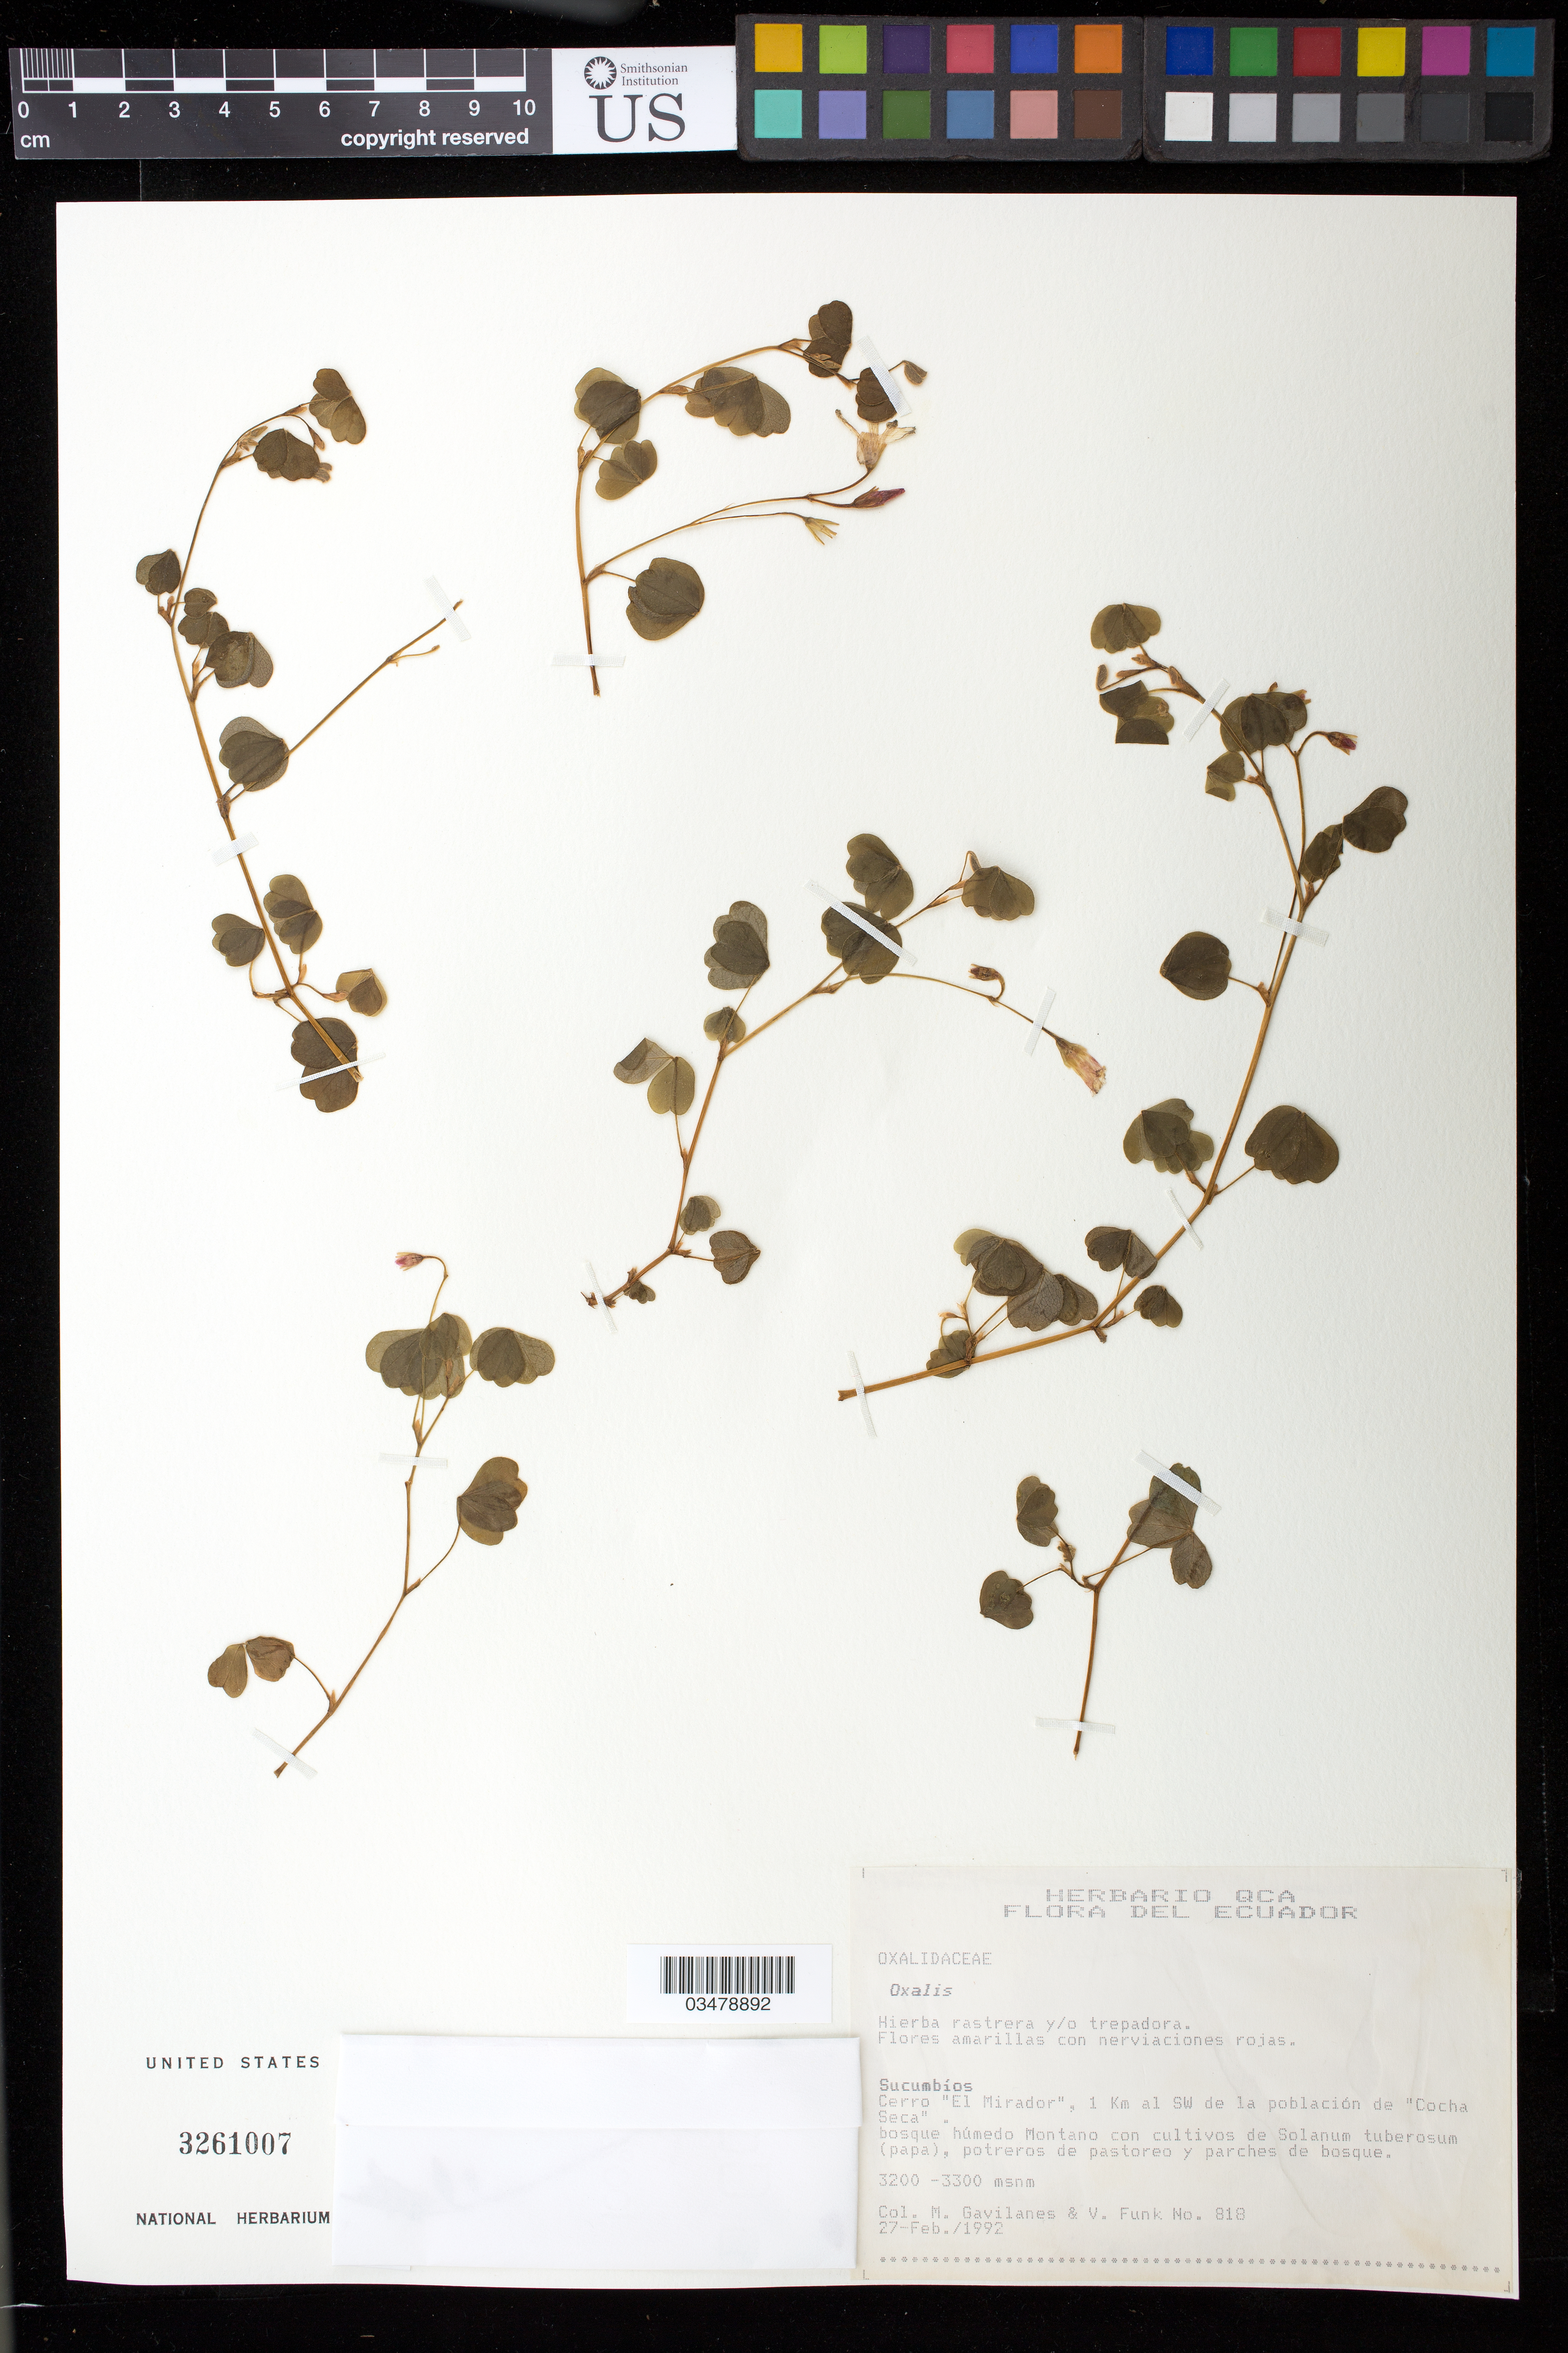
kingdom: Plantae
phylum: Tracheophyta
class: Magnoliopsida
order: Oxalidales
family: Oxalidaceae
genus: Oxalis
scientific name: Oxalis debilis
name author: Kunth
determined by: Canelón, Daniela S., (PORT), BioCentro-UNELLEZ (VENEZUELA)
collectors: M. Gavilanes & V. Funk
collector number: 818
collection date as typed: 27 Feb 1992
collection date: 1992-02-27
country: Ecuador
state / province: Sucumbíos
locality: Cerro "El Mirador", 1 km al SW de la población de "Cocha Seca"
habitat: Bosque humbedo Montano con cultivos de Solanum tuberosum (papa).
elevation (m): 3200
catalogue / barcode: US 3261007